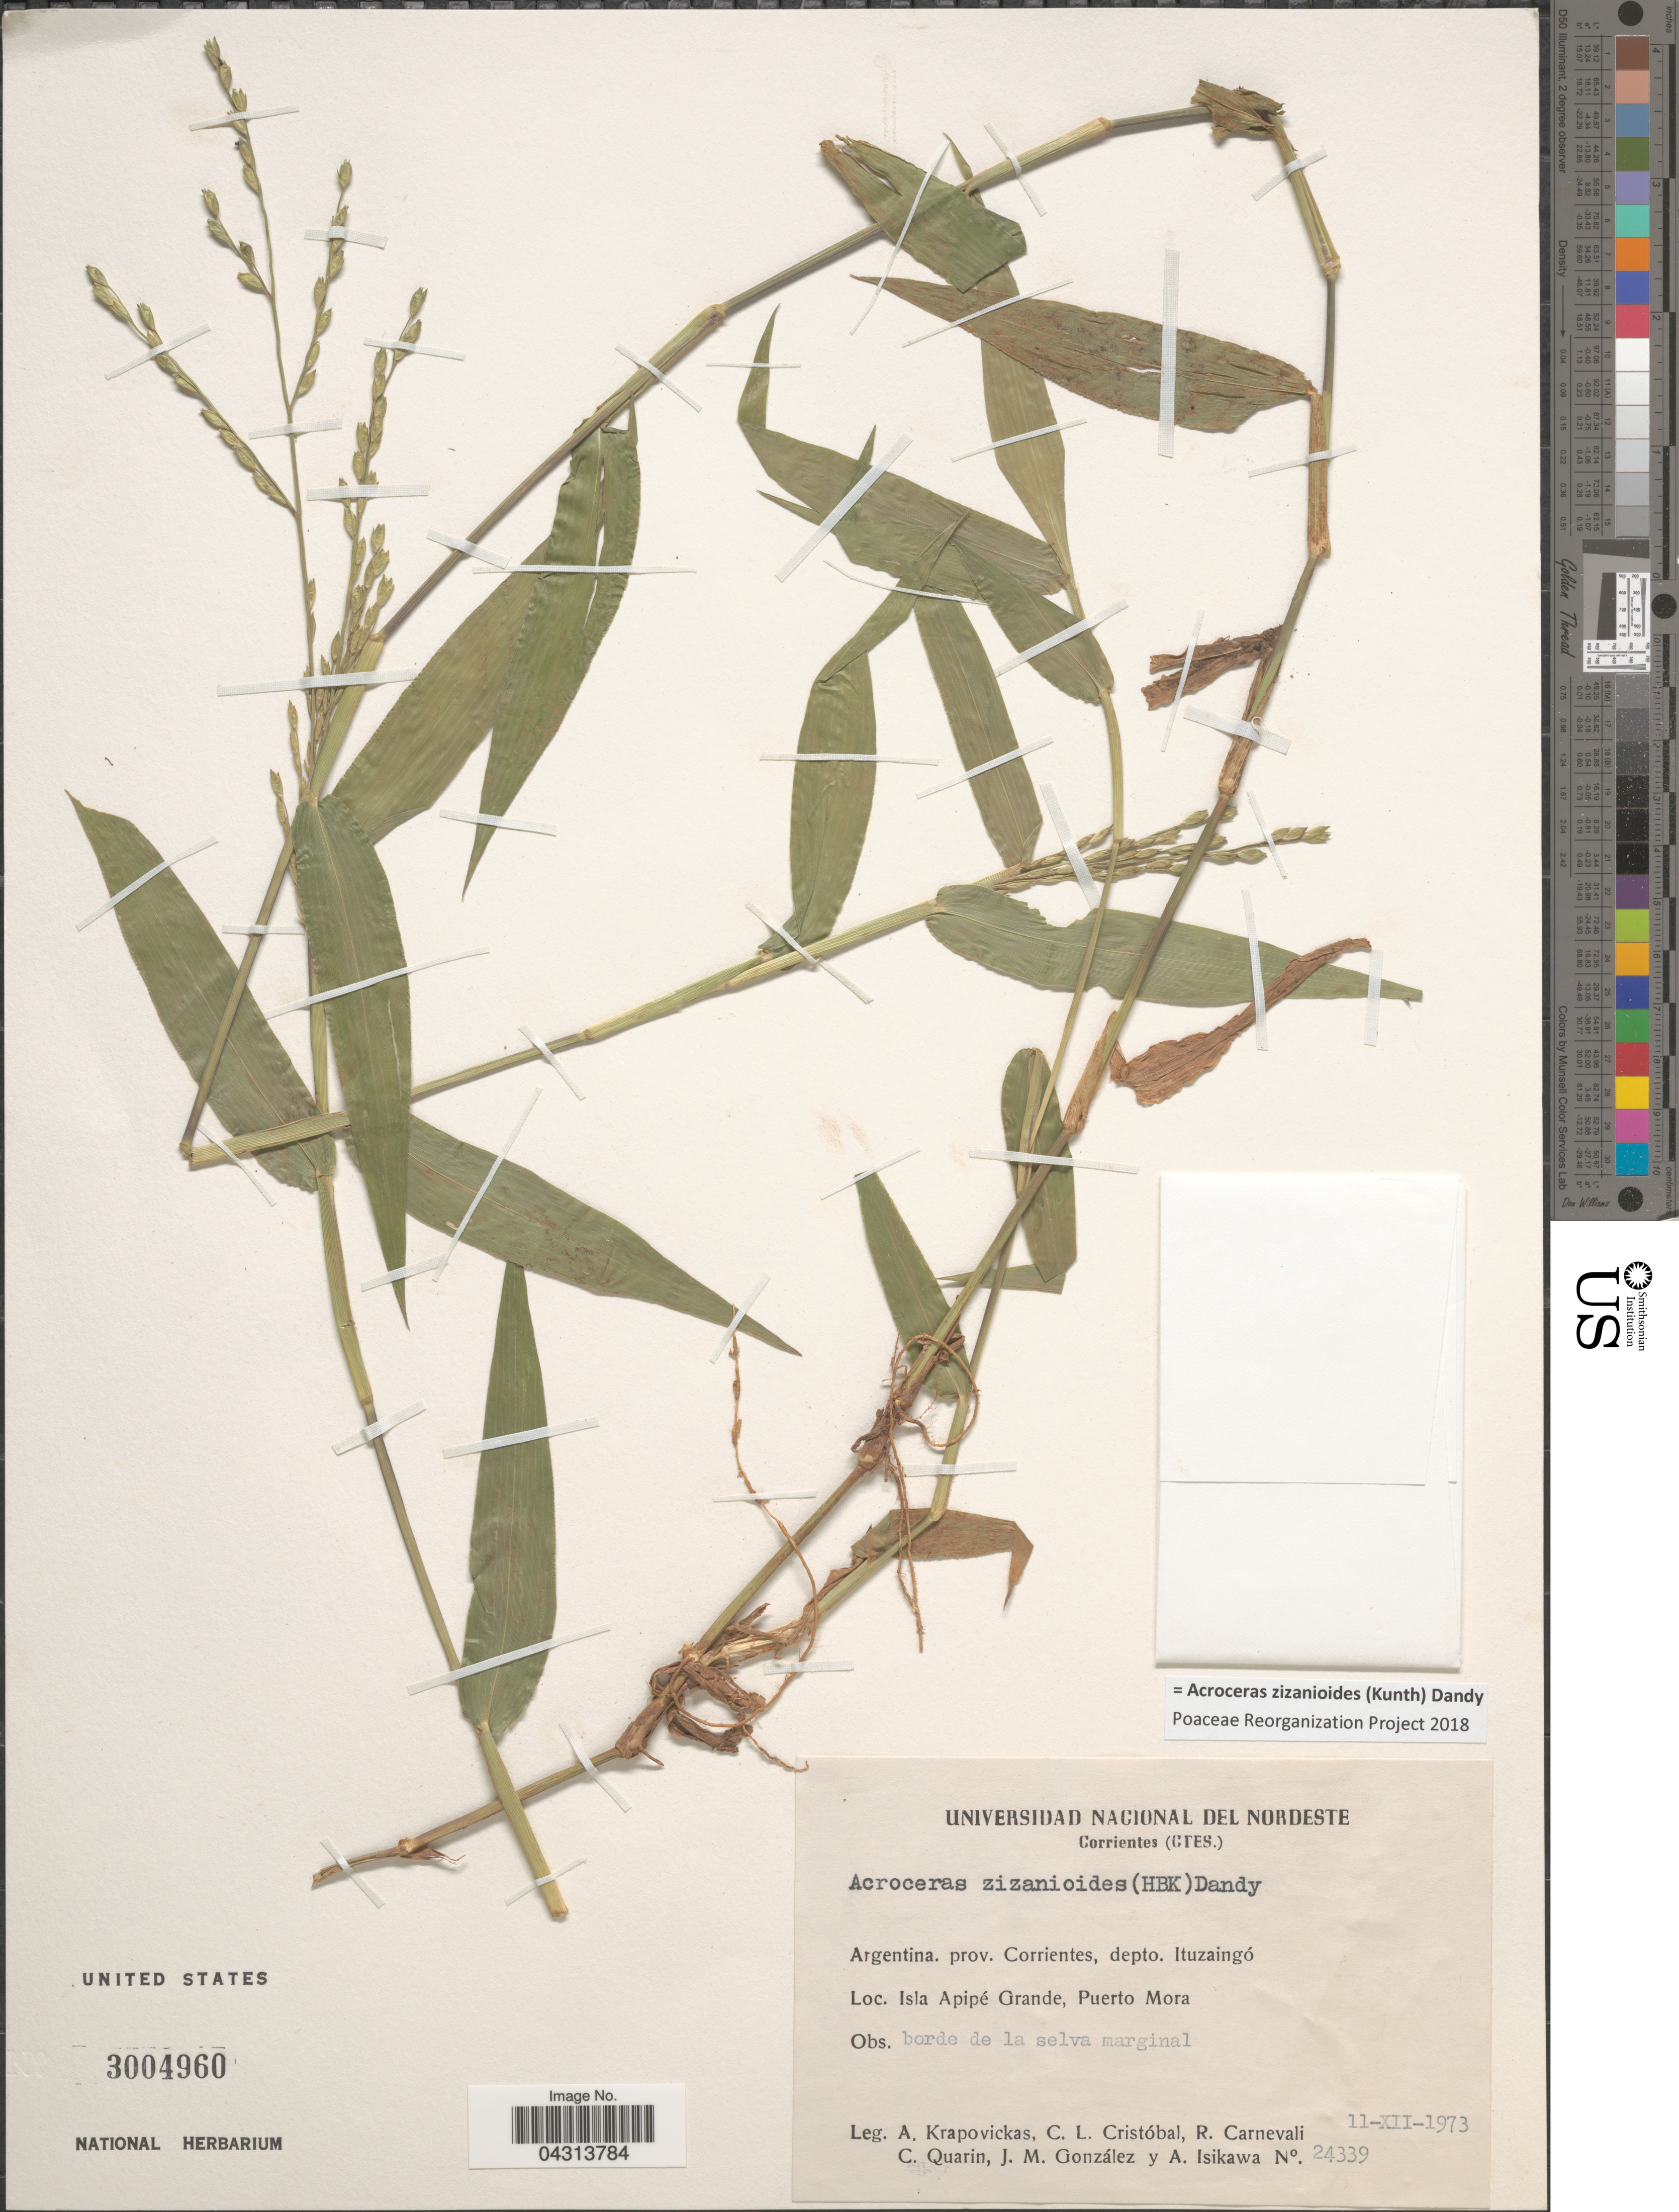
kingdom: Plantae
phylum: Tracheophyta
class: Liliopsida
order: Poales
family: Poaceae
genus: Acroceras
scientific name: Acroceras zizanioides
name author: (Kunth) Dandy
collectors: A. Krapovickas, C. L. Cristóbal, R. Carnevali, C. Quarin & et al.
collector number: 24339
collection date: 1973-12-11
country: Argentina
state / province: Corrientes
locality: Depto. Ituzaingó. Isla Apipé Grande, Puerto Mora.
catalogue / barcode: US 3004960